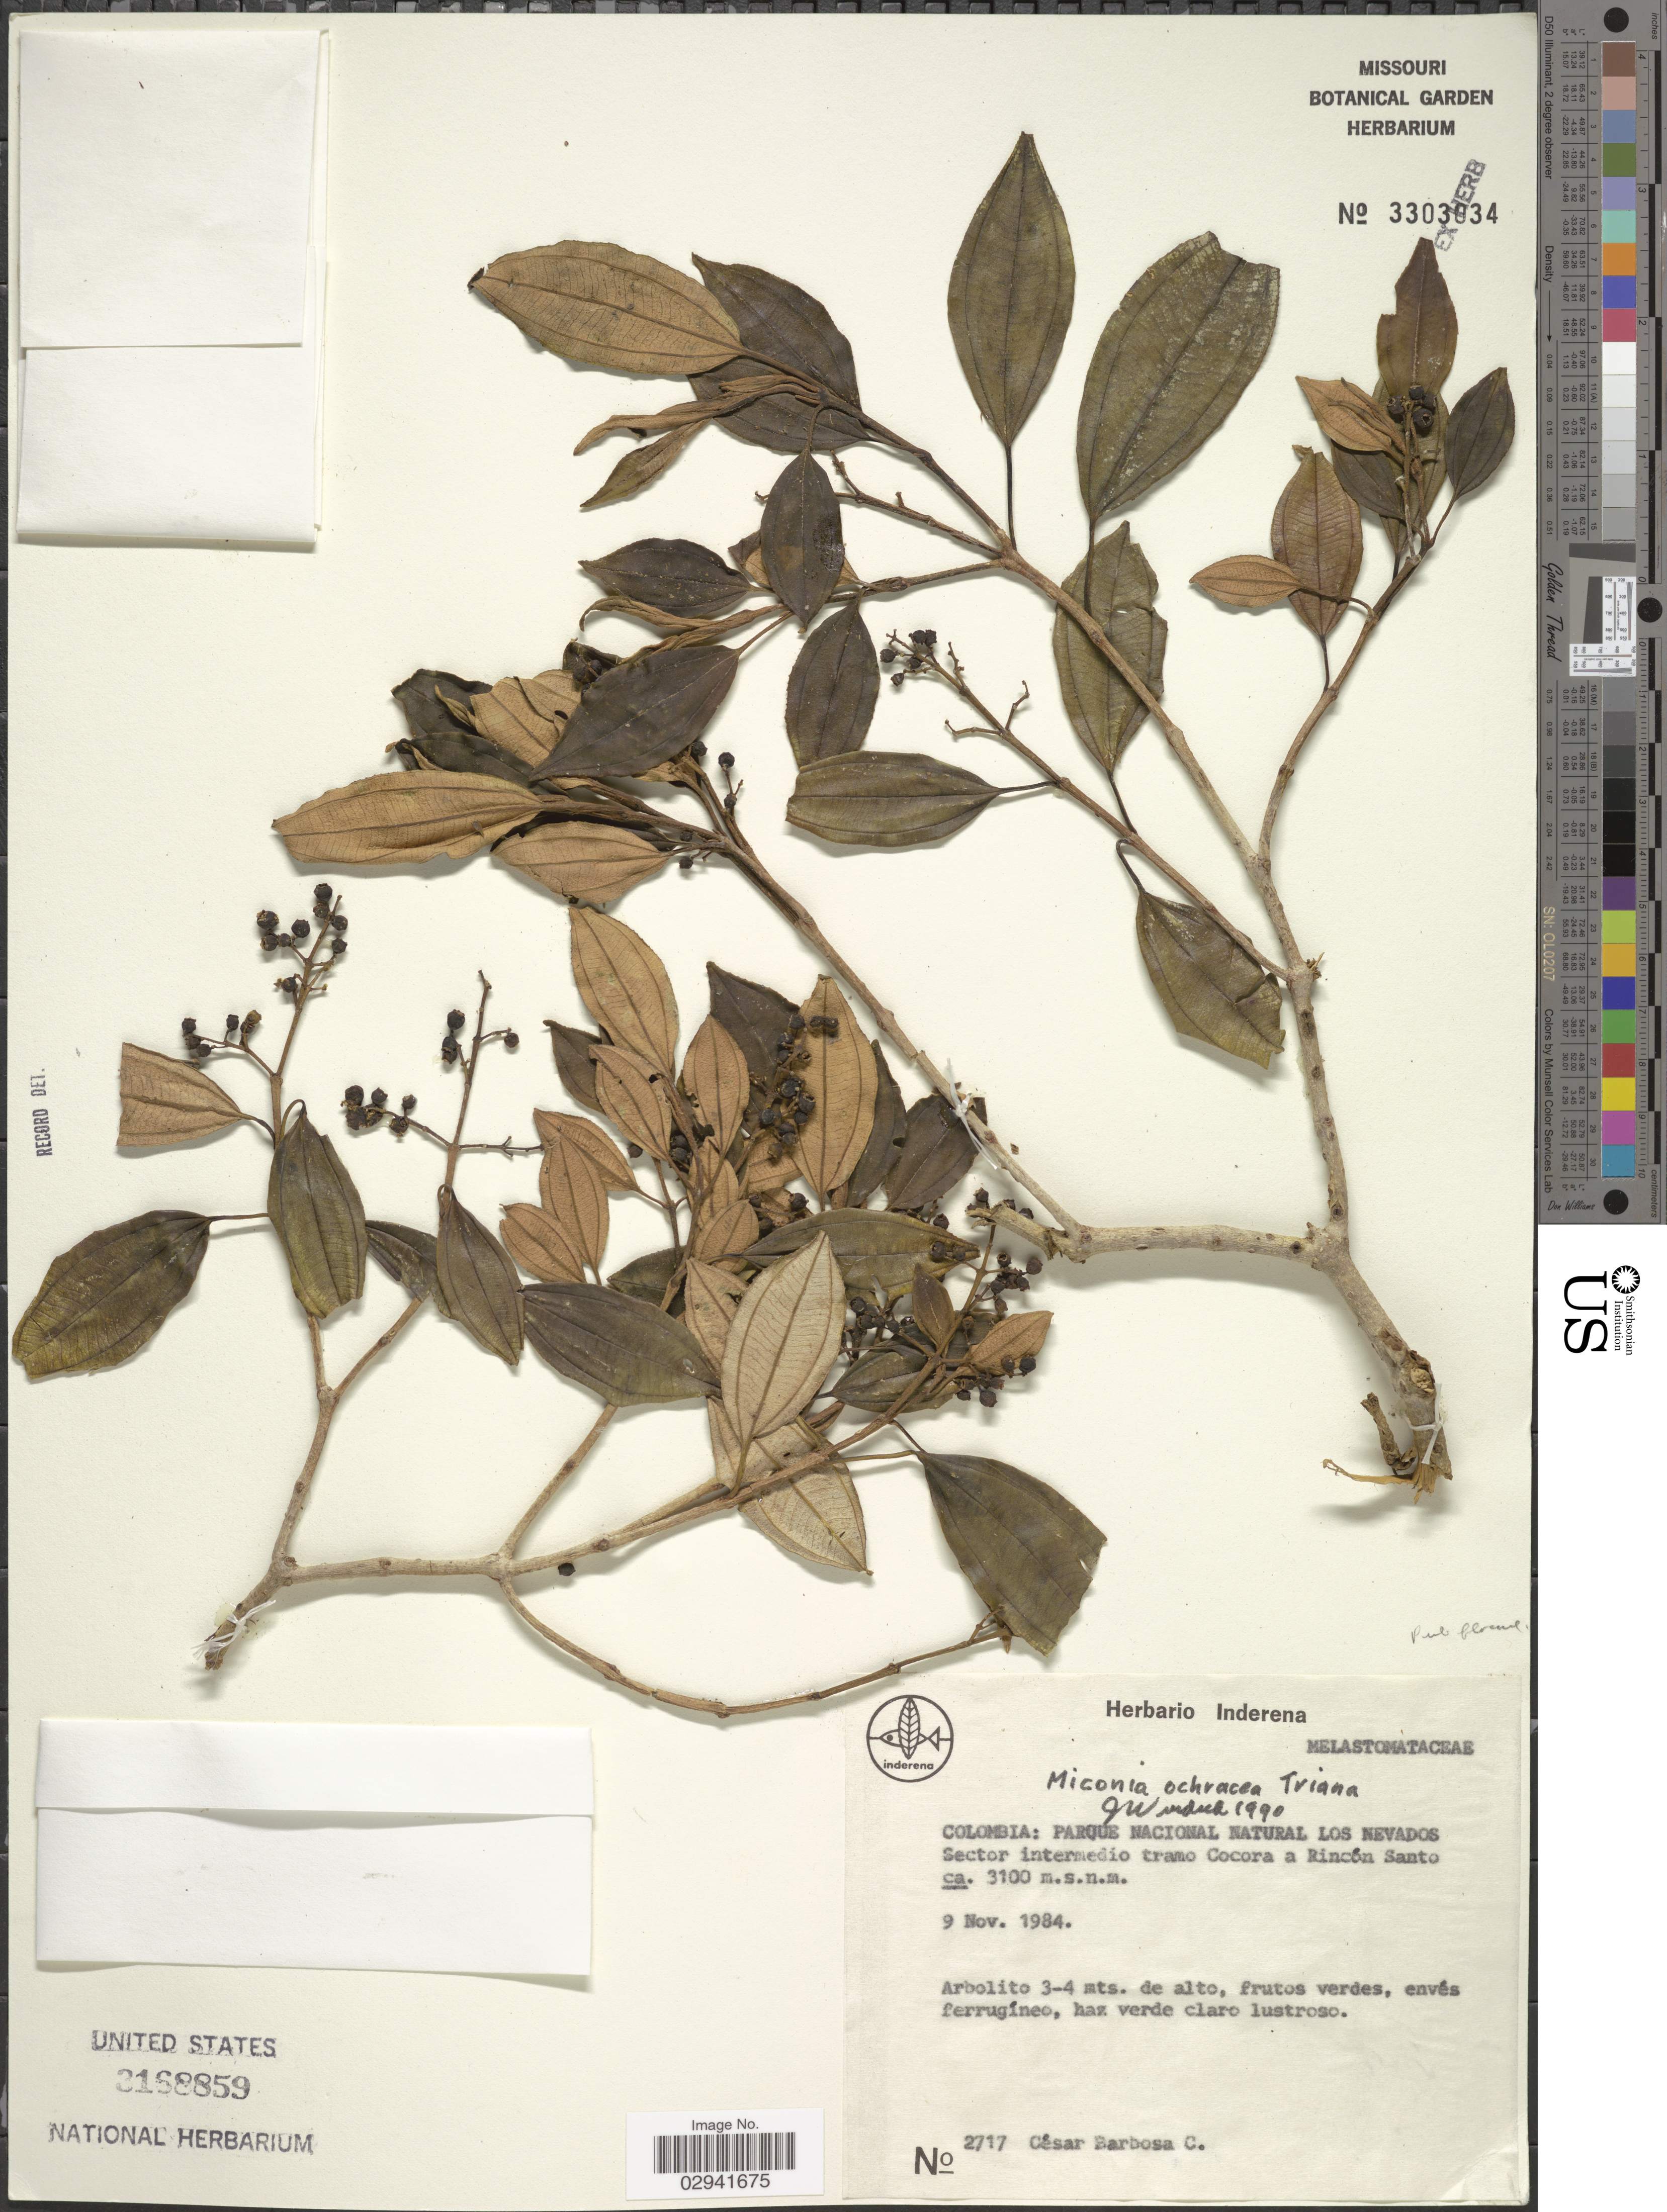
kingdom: Plantae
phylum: Tracheophyta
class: Magnoliopsida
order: Myrtales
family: Melastomataceae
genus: Miconia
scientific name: Miconia ochracea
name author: Triana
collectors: C. E. Barbosa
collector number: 2717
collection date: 1984-11-09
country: Colombia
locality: Parque Nacional Natural Los Nevados Sector intermedio tramo Cocora a Rincón Santo.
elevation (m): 3100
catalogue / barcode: US 3168859